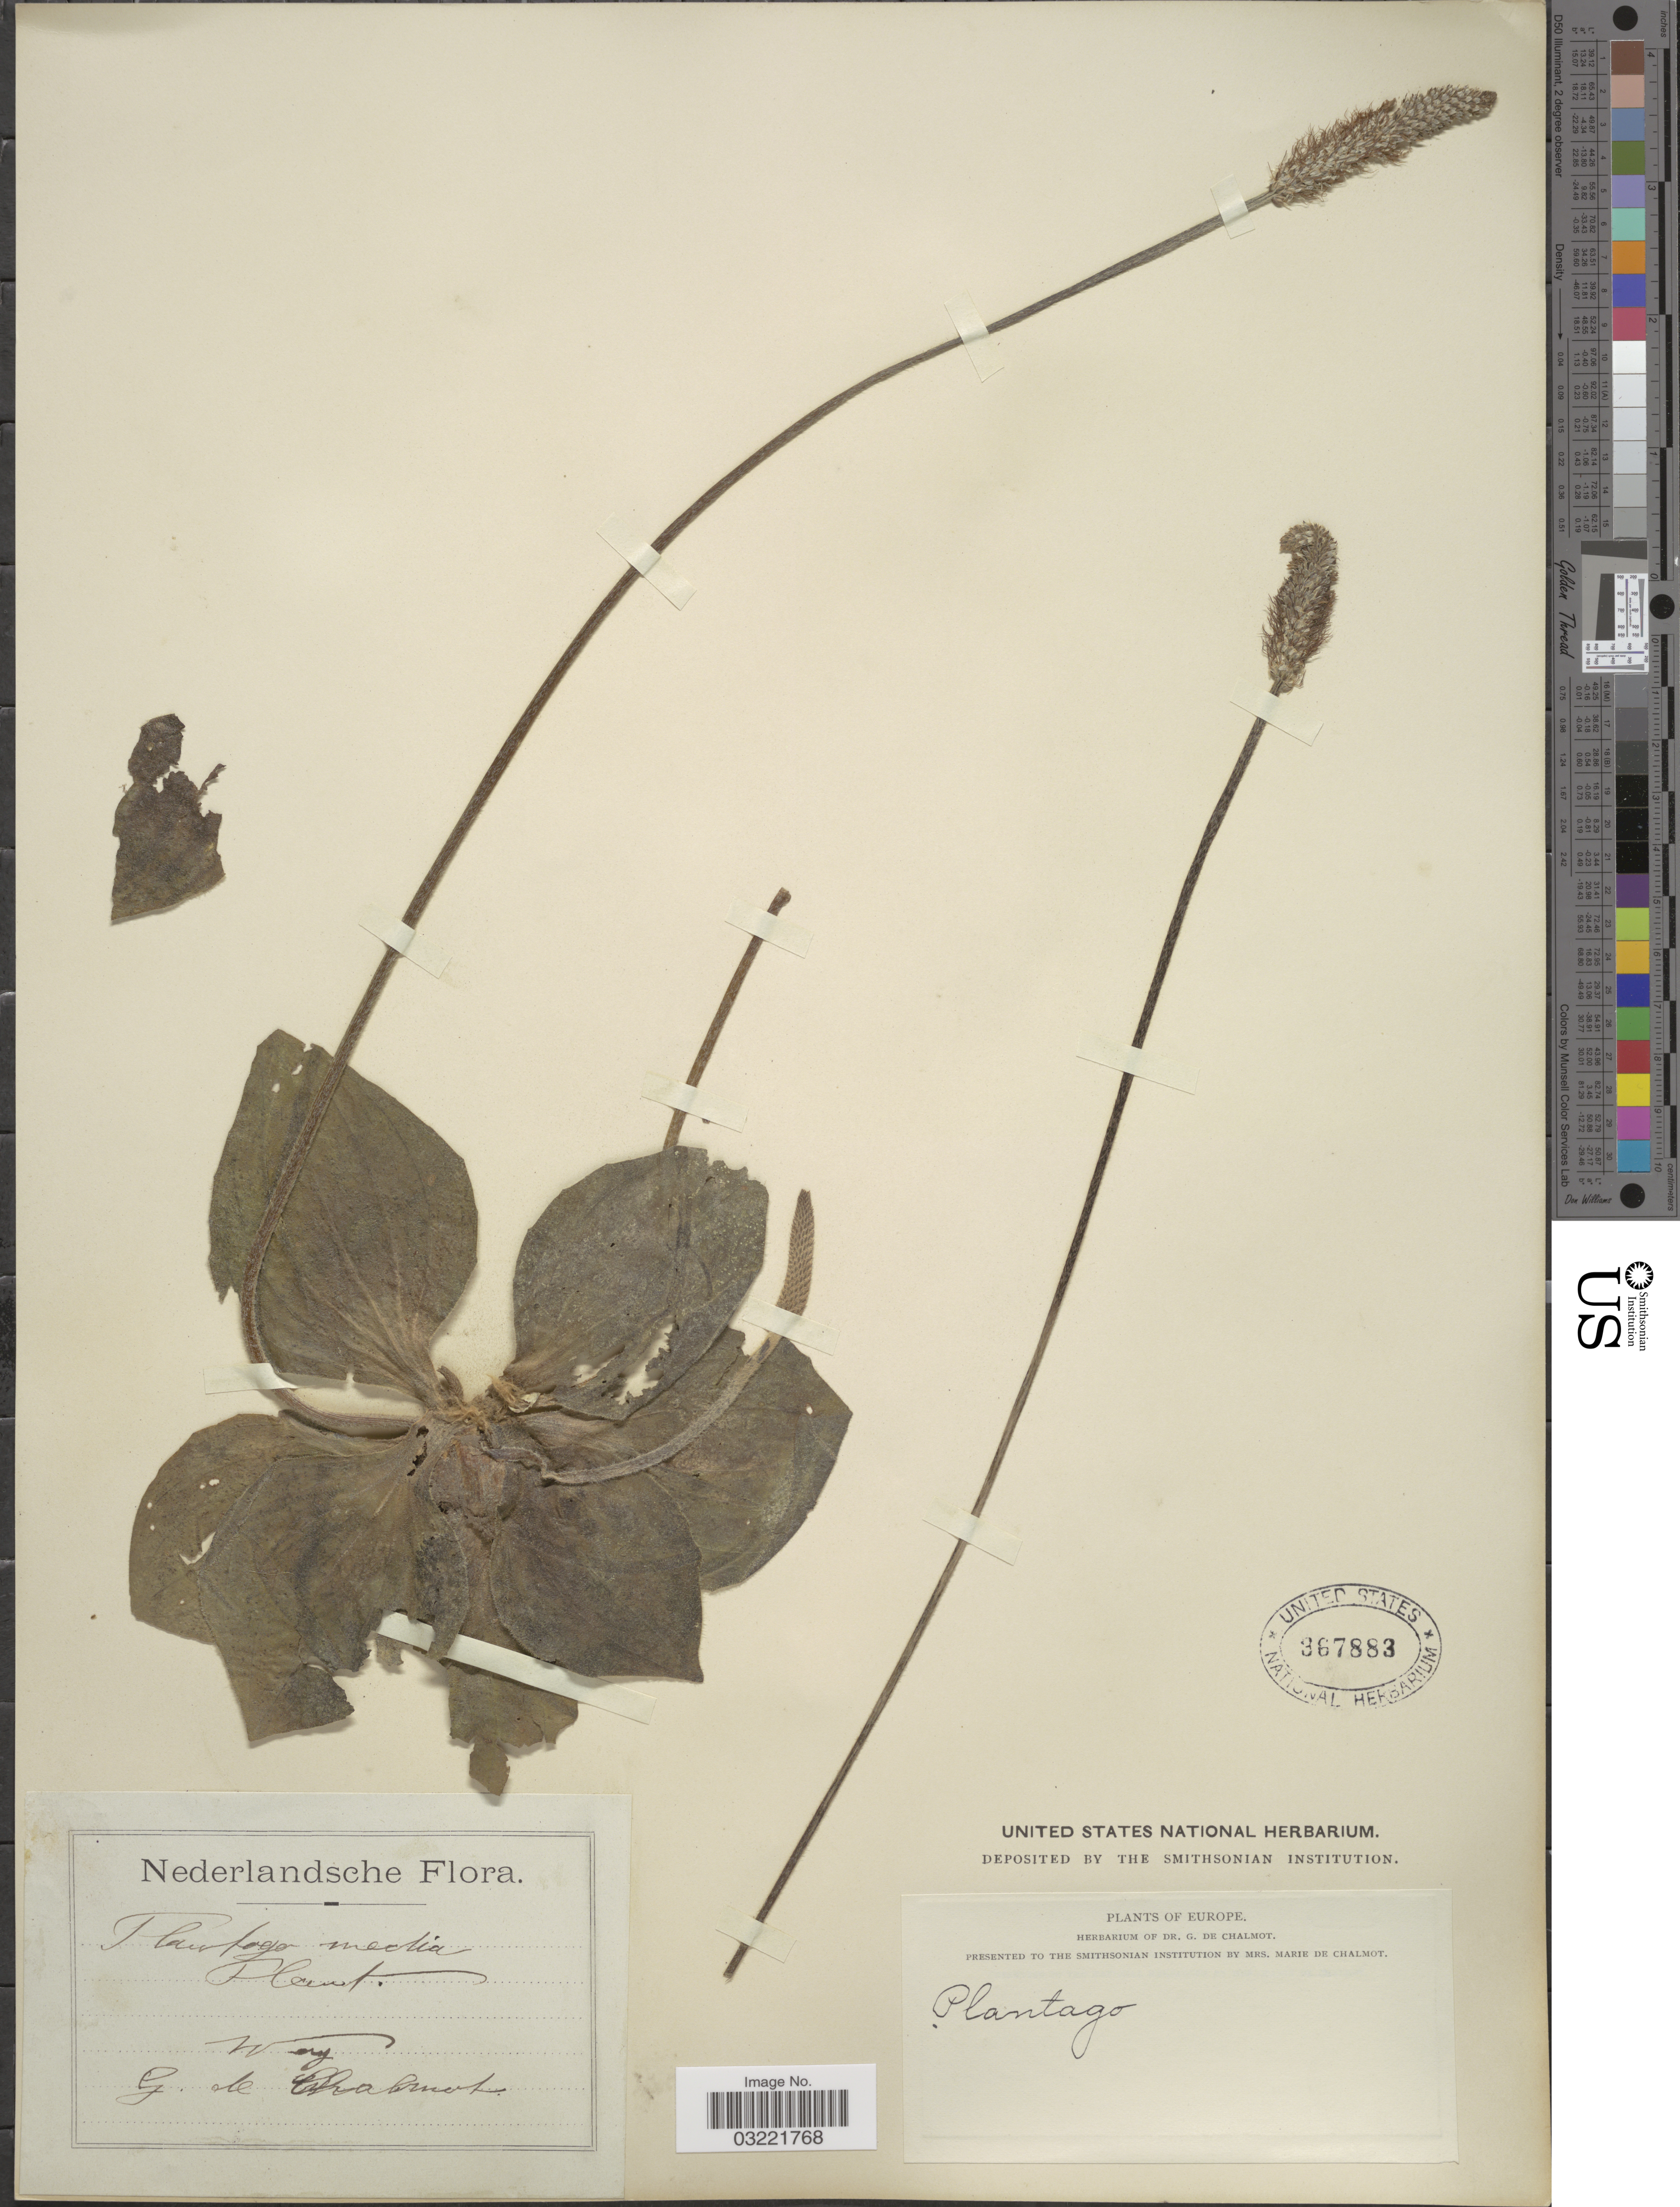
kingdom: Plantae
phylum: Tracheophyta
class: Magnoliopsida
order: Lamiales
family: Plantaginaceae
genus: Plantago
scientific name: Plantago media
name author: L.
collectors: G. de Chalmot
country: Netherlands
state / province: Gelderland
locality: Wag.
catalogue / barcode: US 367883